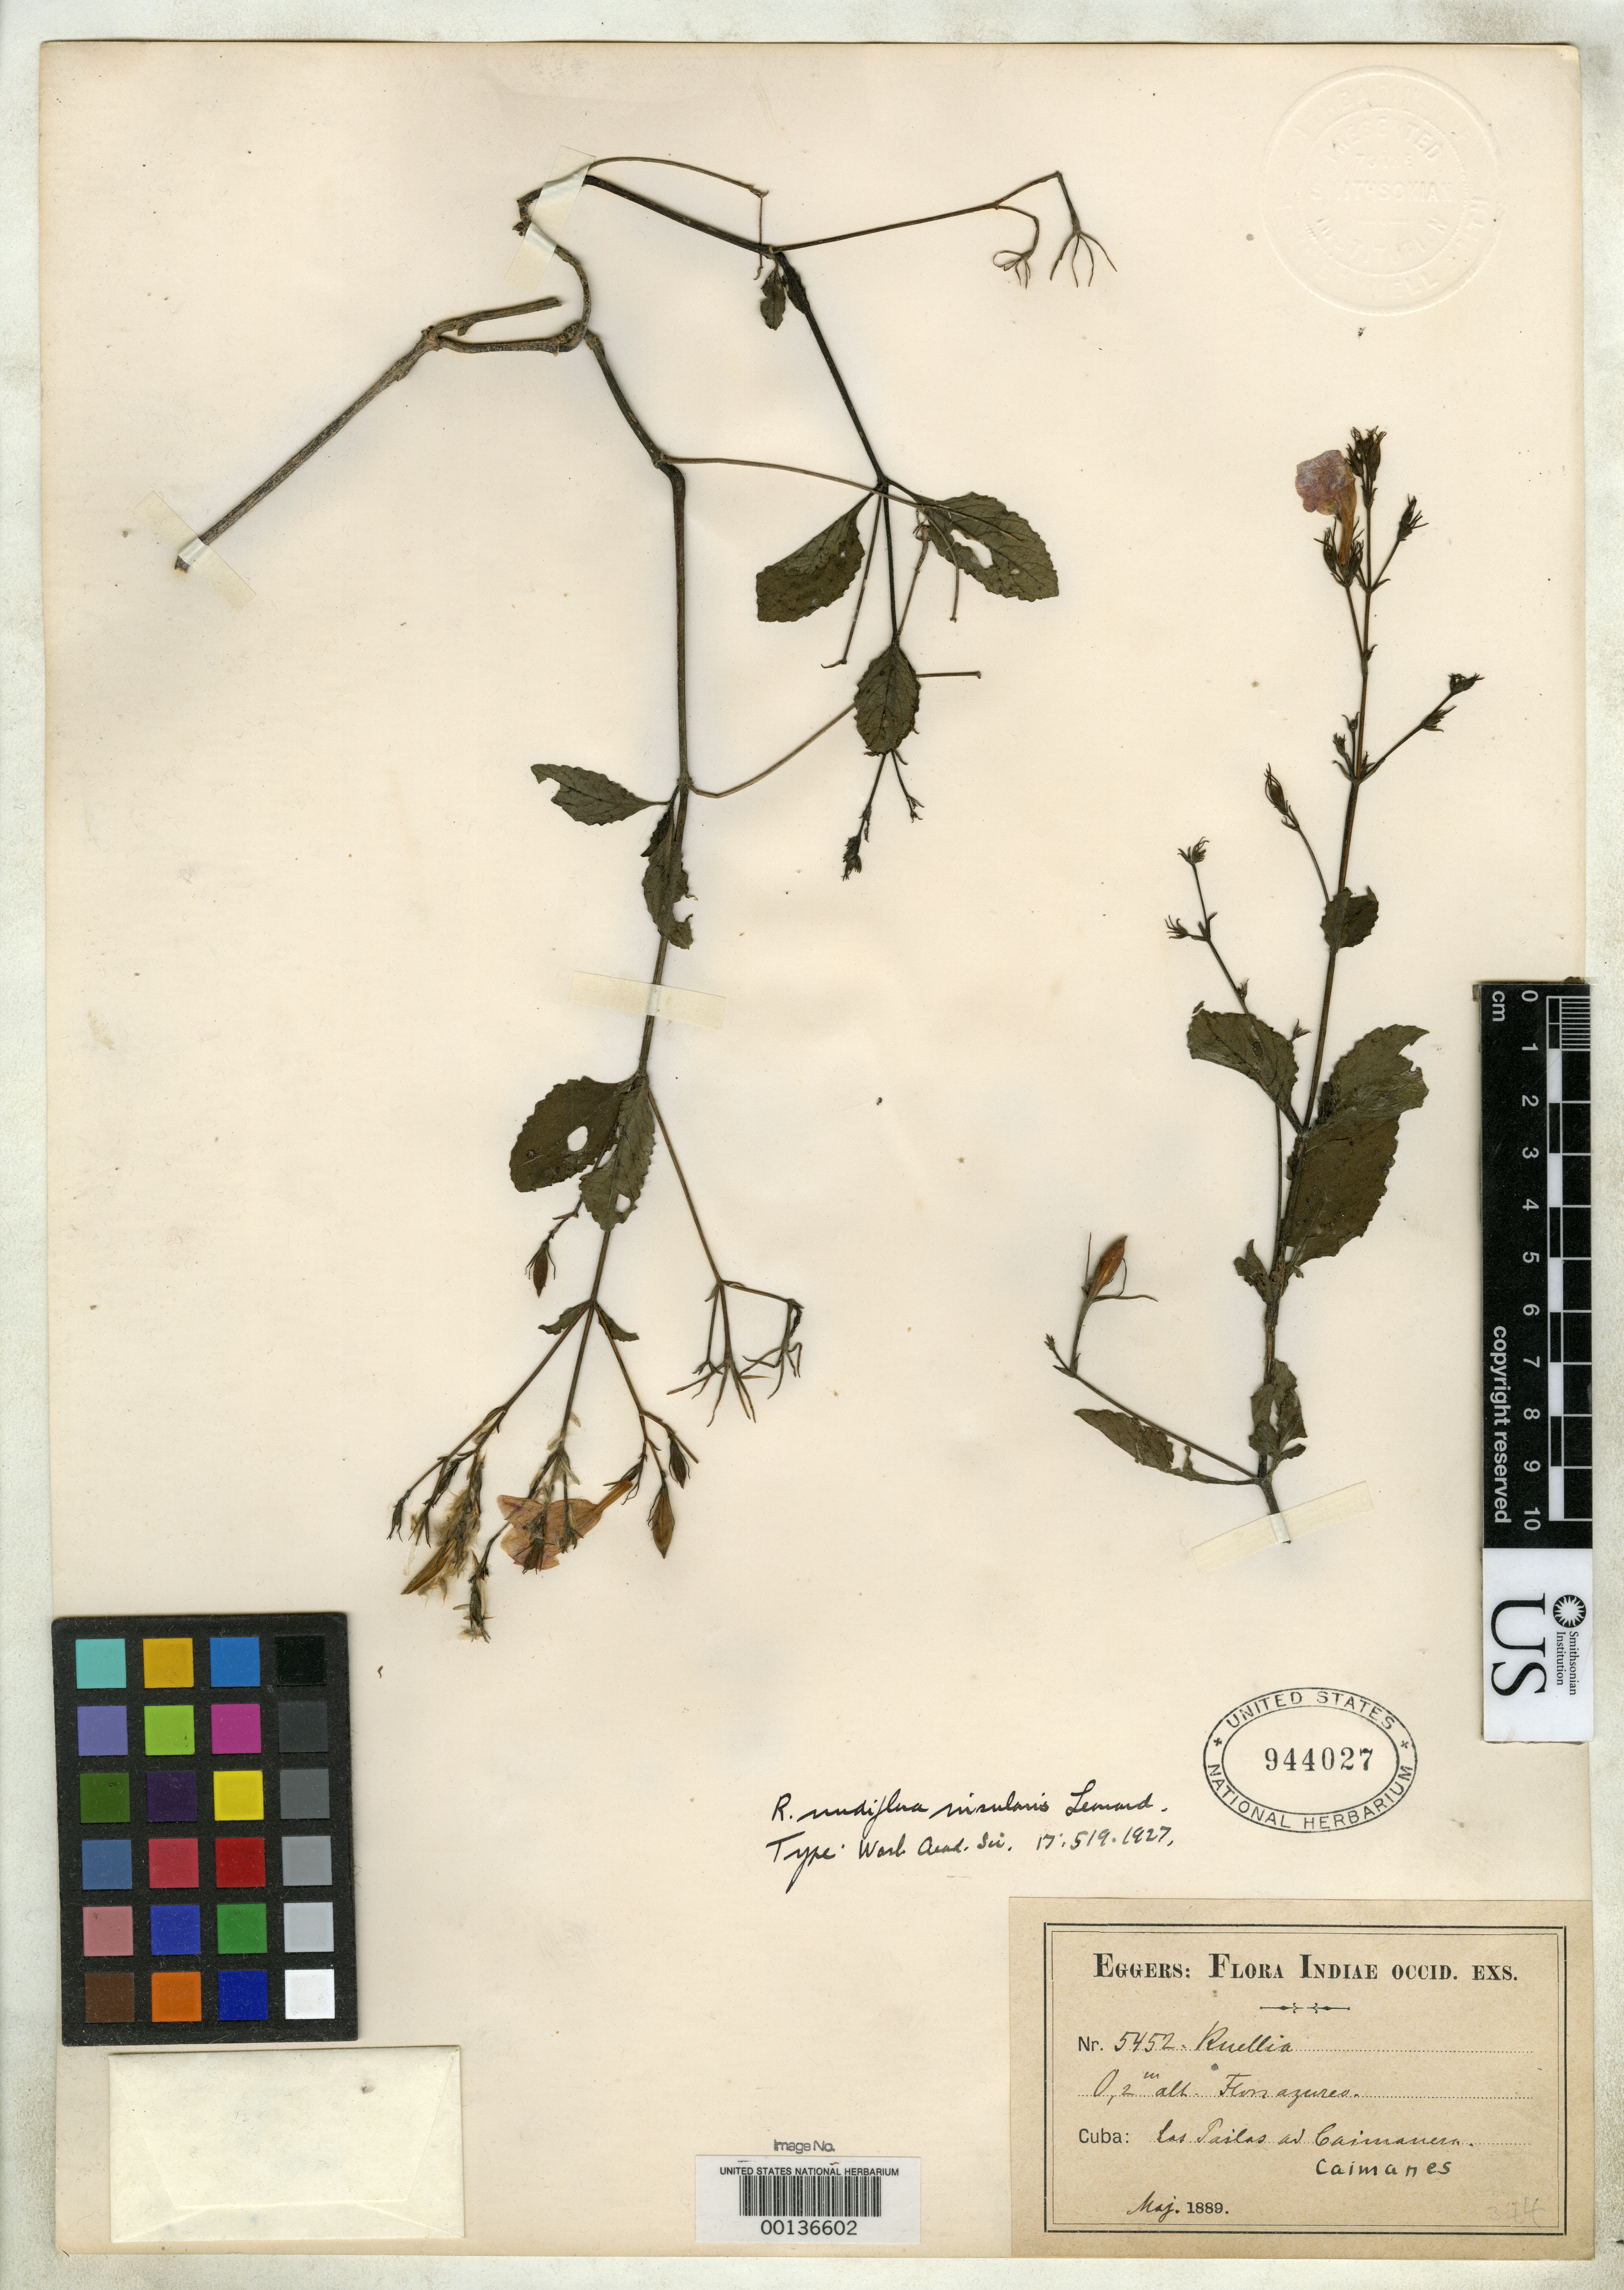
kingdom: Plantae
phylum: Tracheophyta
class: Magnoliopsida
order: Lamiales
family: Acanthaceae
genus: Ruellia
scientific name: Ruellia nudiflora var. insularis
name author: Leonard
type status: Holotype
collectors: H. F. A. von Eggers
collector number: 5452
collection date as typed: May 1889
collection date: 1889-05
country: Cuba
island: Greater Antilles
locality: Caimanes, 'las Pailas'.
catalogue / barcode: US 944027